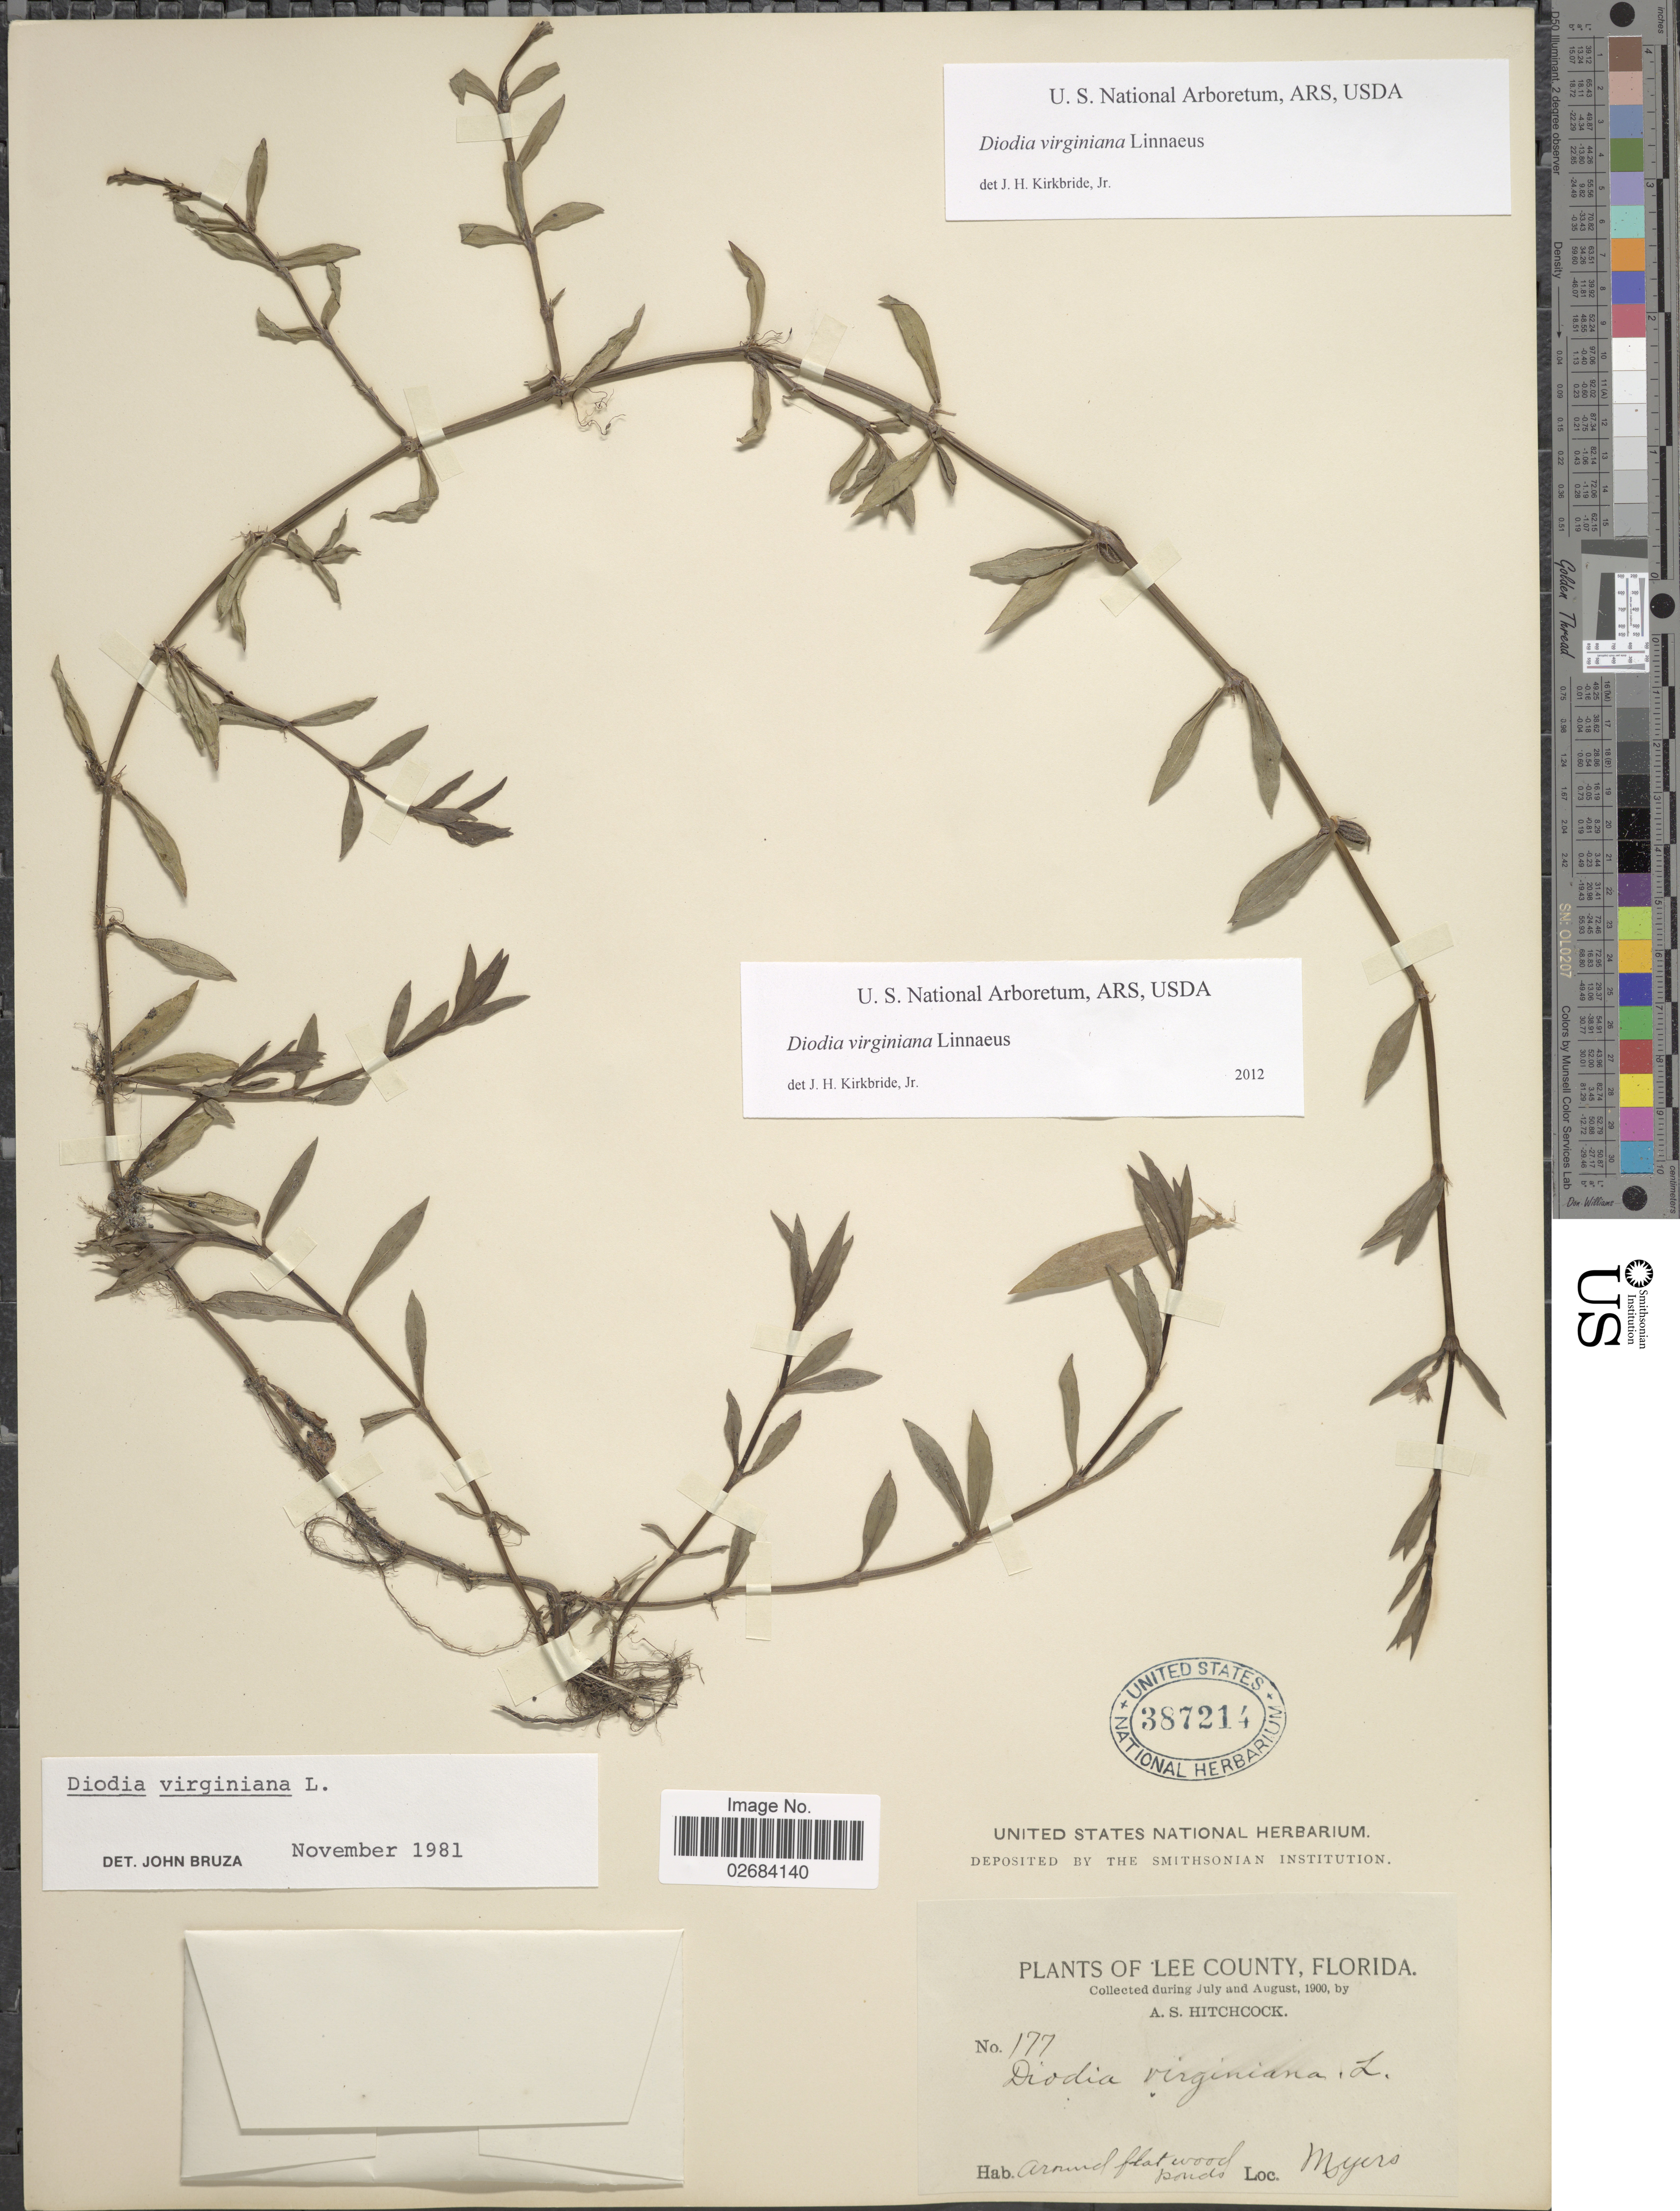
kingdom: Plantae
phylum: Tracheophyta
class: Magnoliopsida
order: Gentianales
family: Rubiaceae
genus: Diodia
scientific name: Diodia virginiana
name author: L.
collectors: A. S. Hitchcock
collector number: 177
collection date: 1900-07/1900-08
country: United States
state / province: Florida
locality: Lee County, Around flatwood ponds, Myers.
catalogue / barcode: US 387214